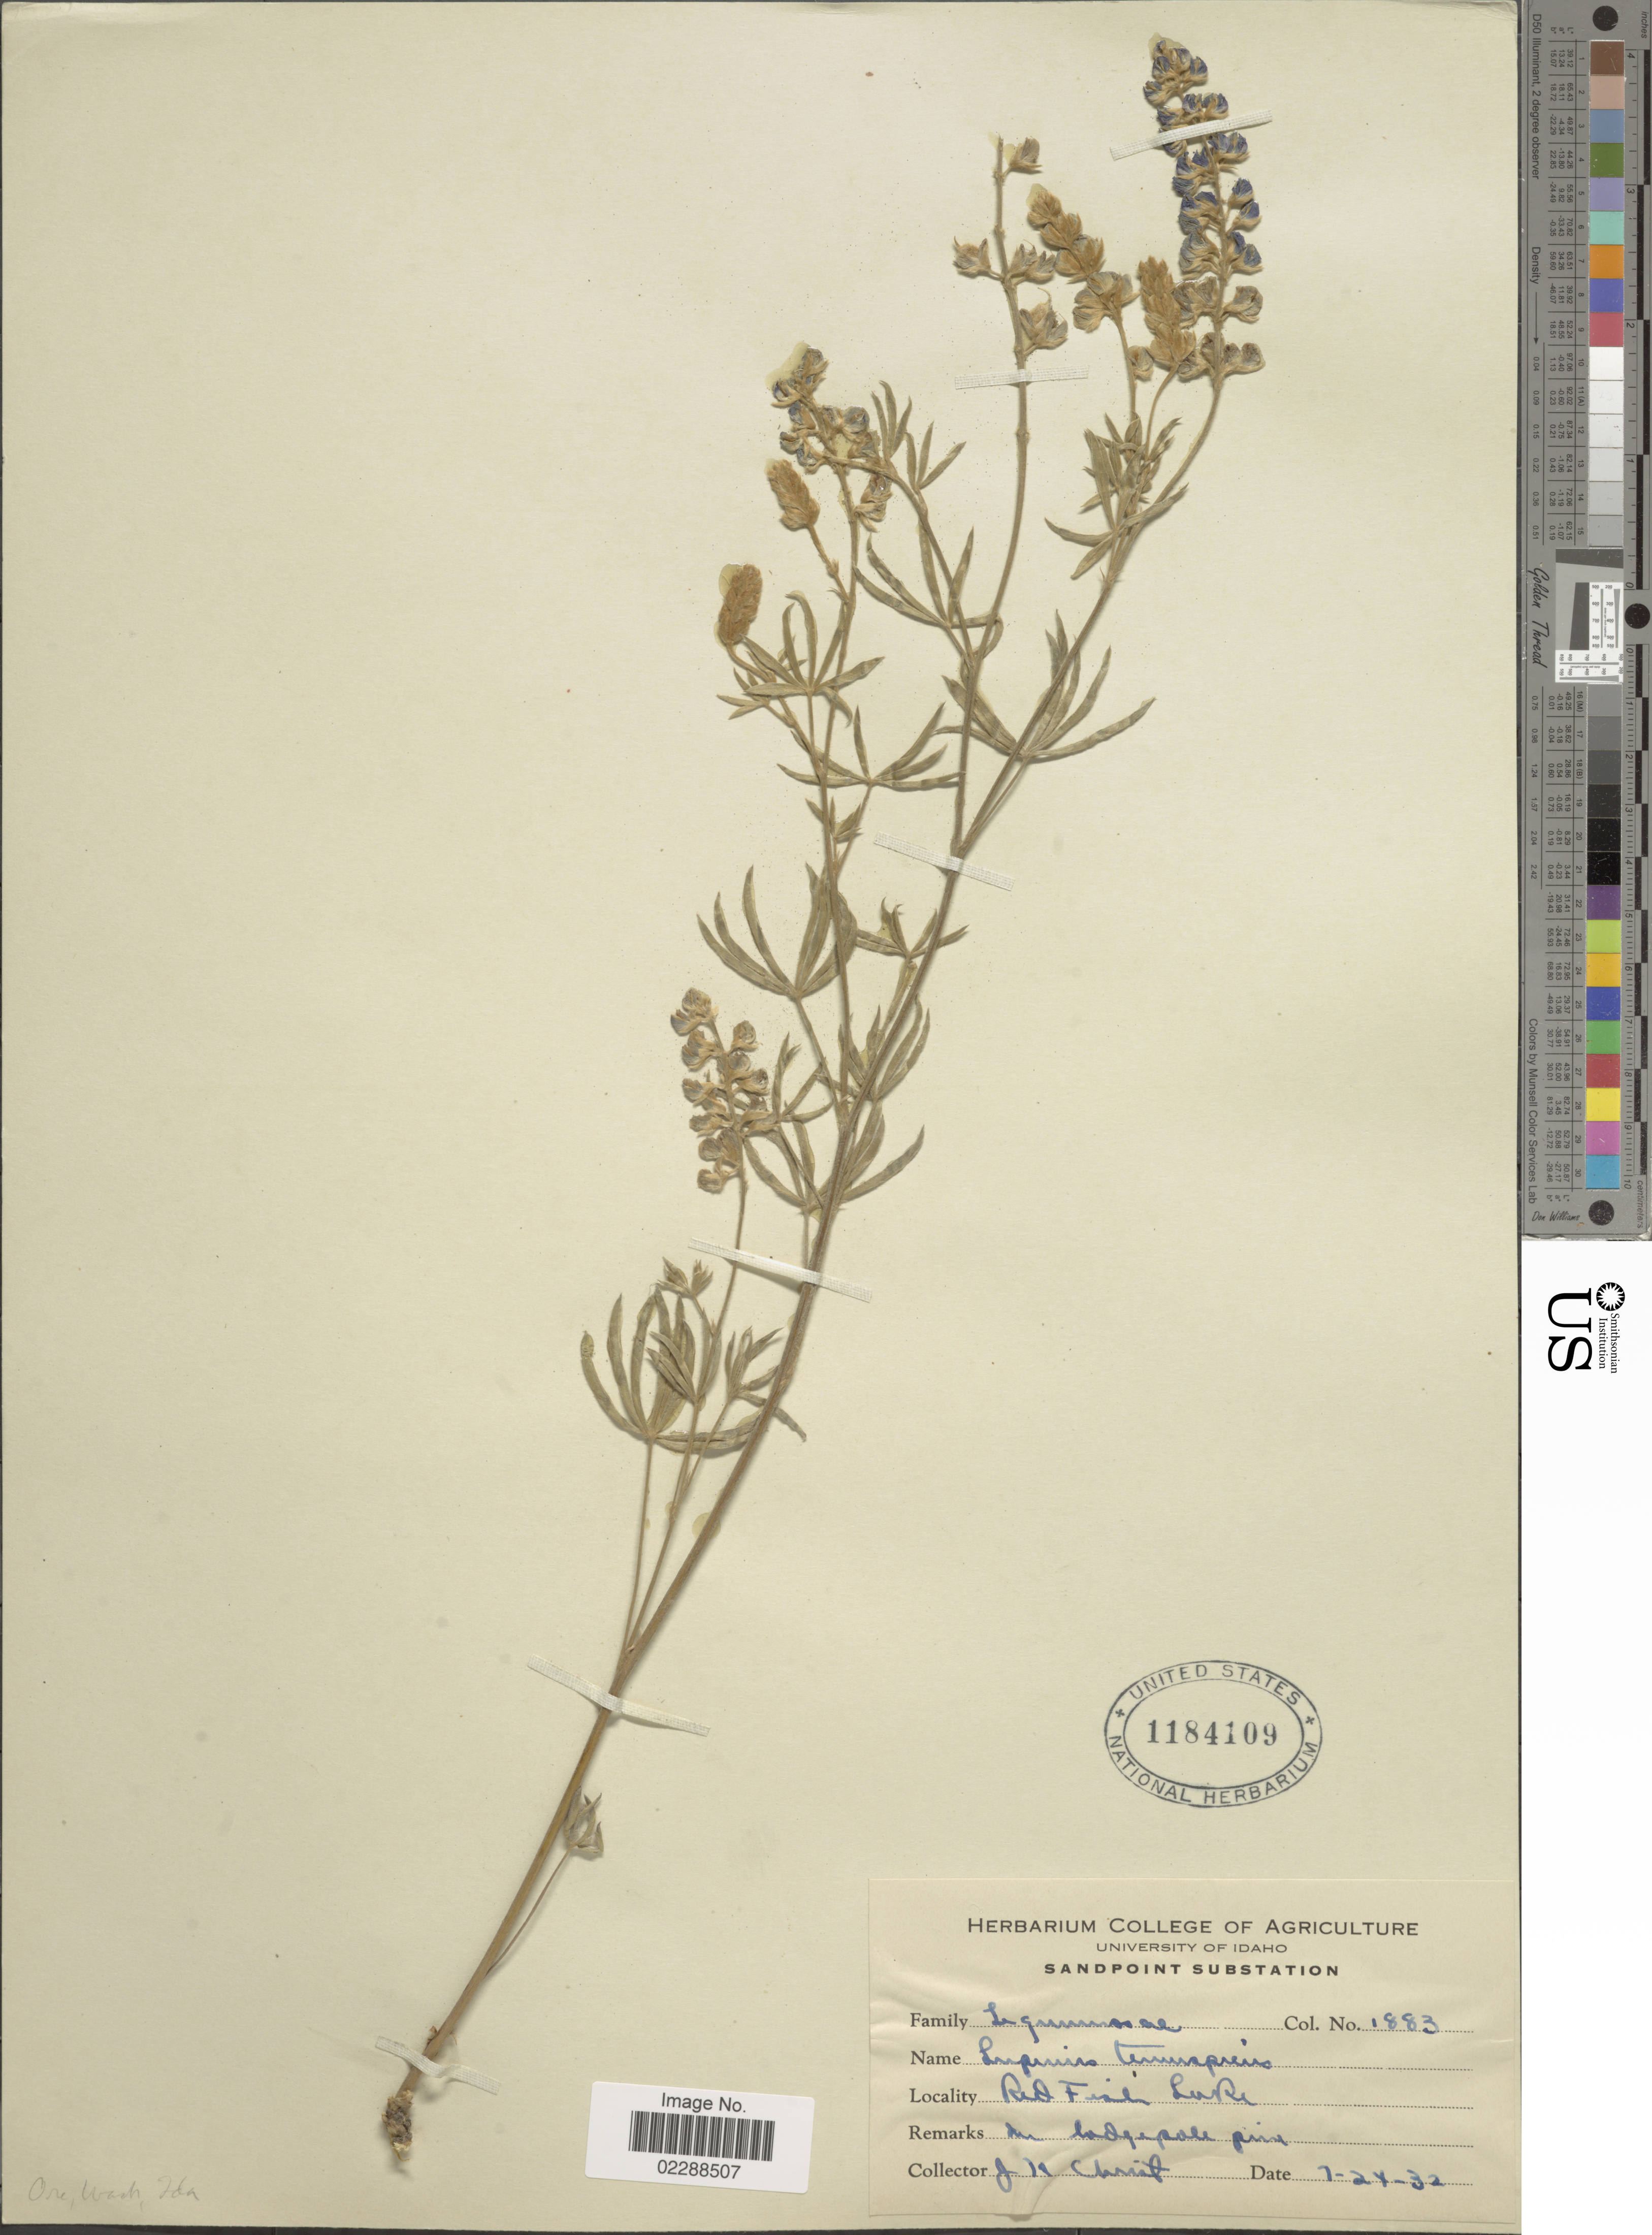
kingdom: Plantae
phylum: Tracheophyta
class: Magnoliopsida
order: Fabales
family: Fabaceae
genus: Lupinus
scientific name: Lupinus sp.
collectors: J. H. Christ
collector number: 1883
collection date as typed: Transcribed d/m/y: 24/7/32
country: United States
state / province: Idaho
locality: Red Fish Lake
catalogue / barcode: US 1184109